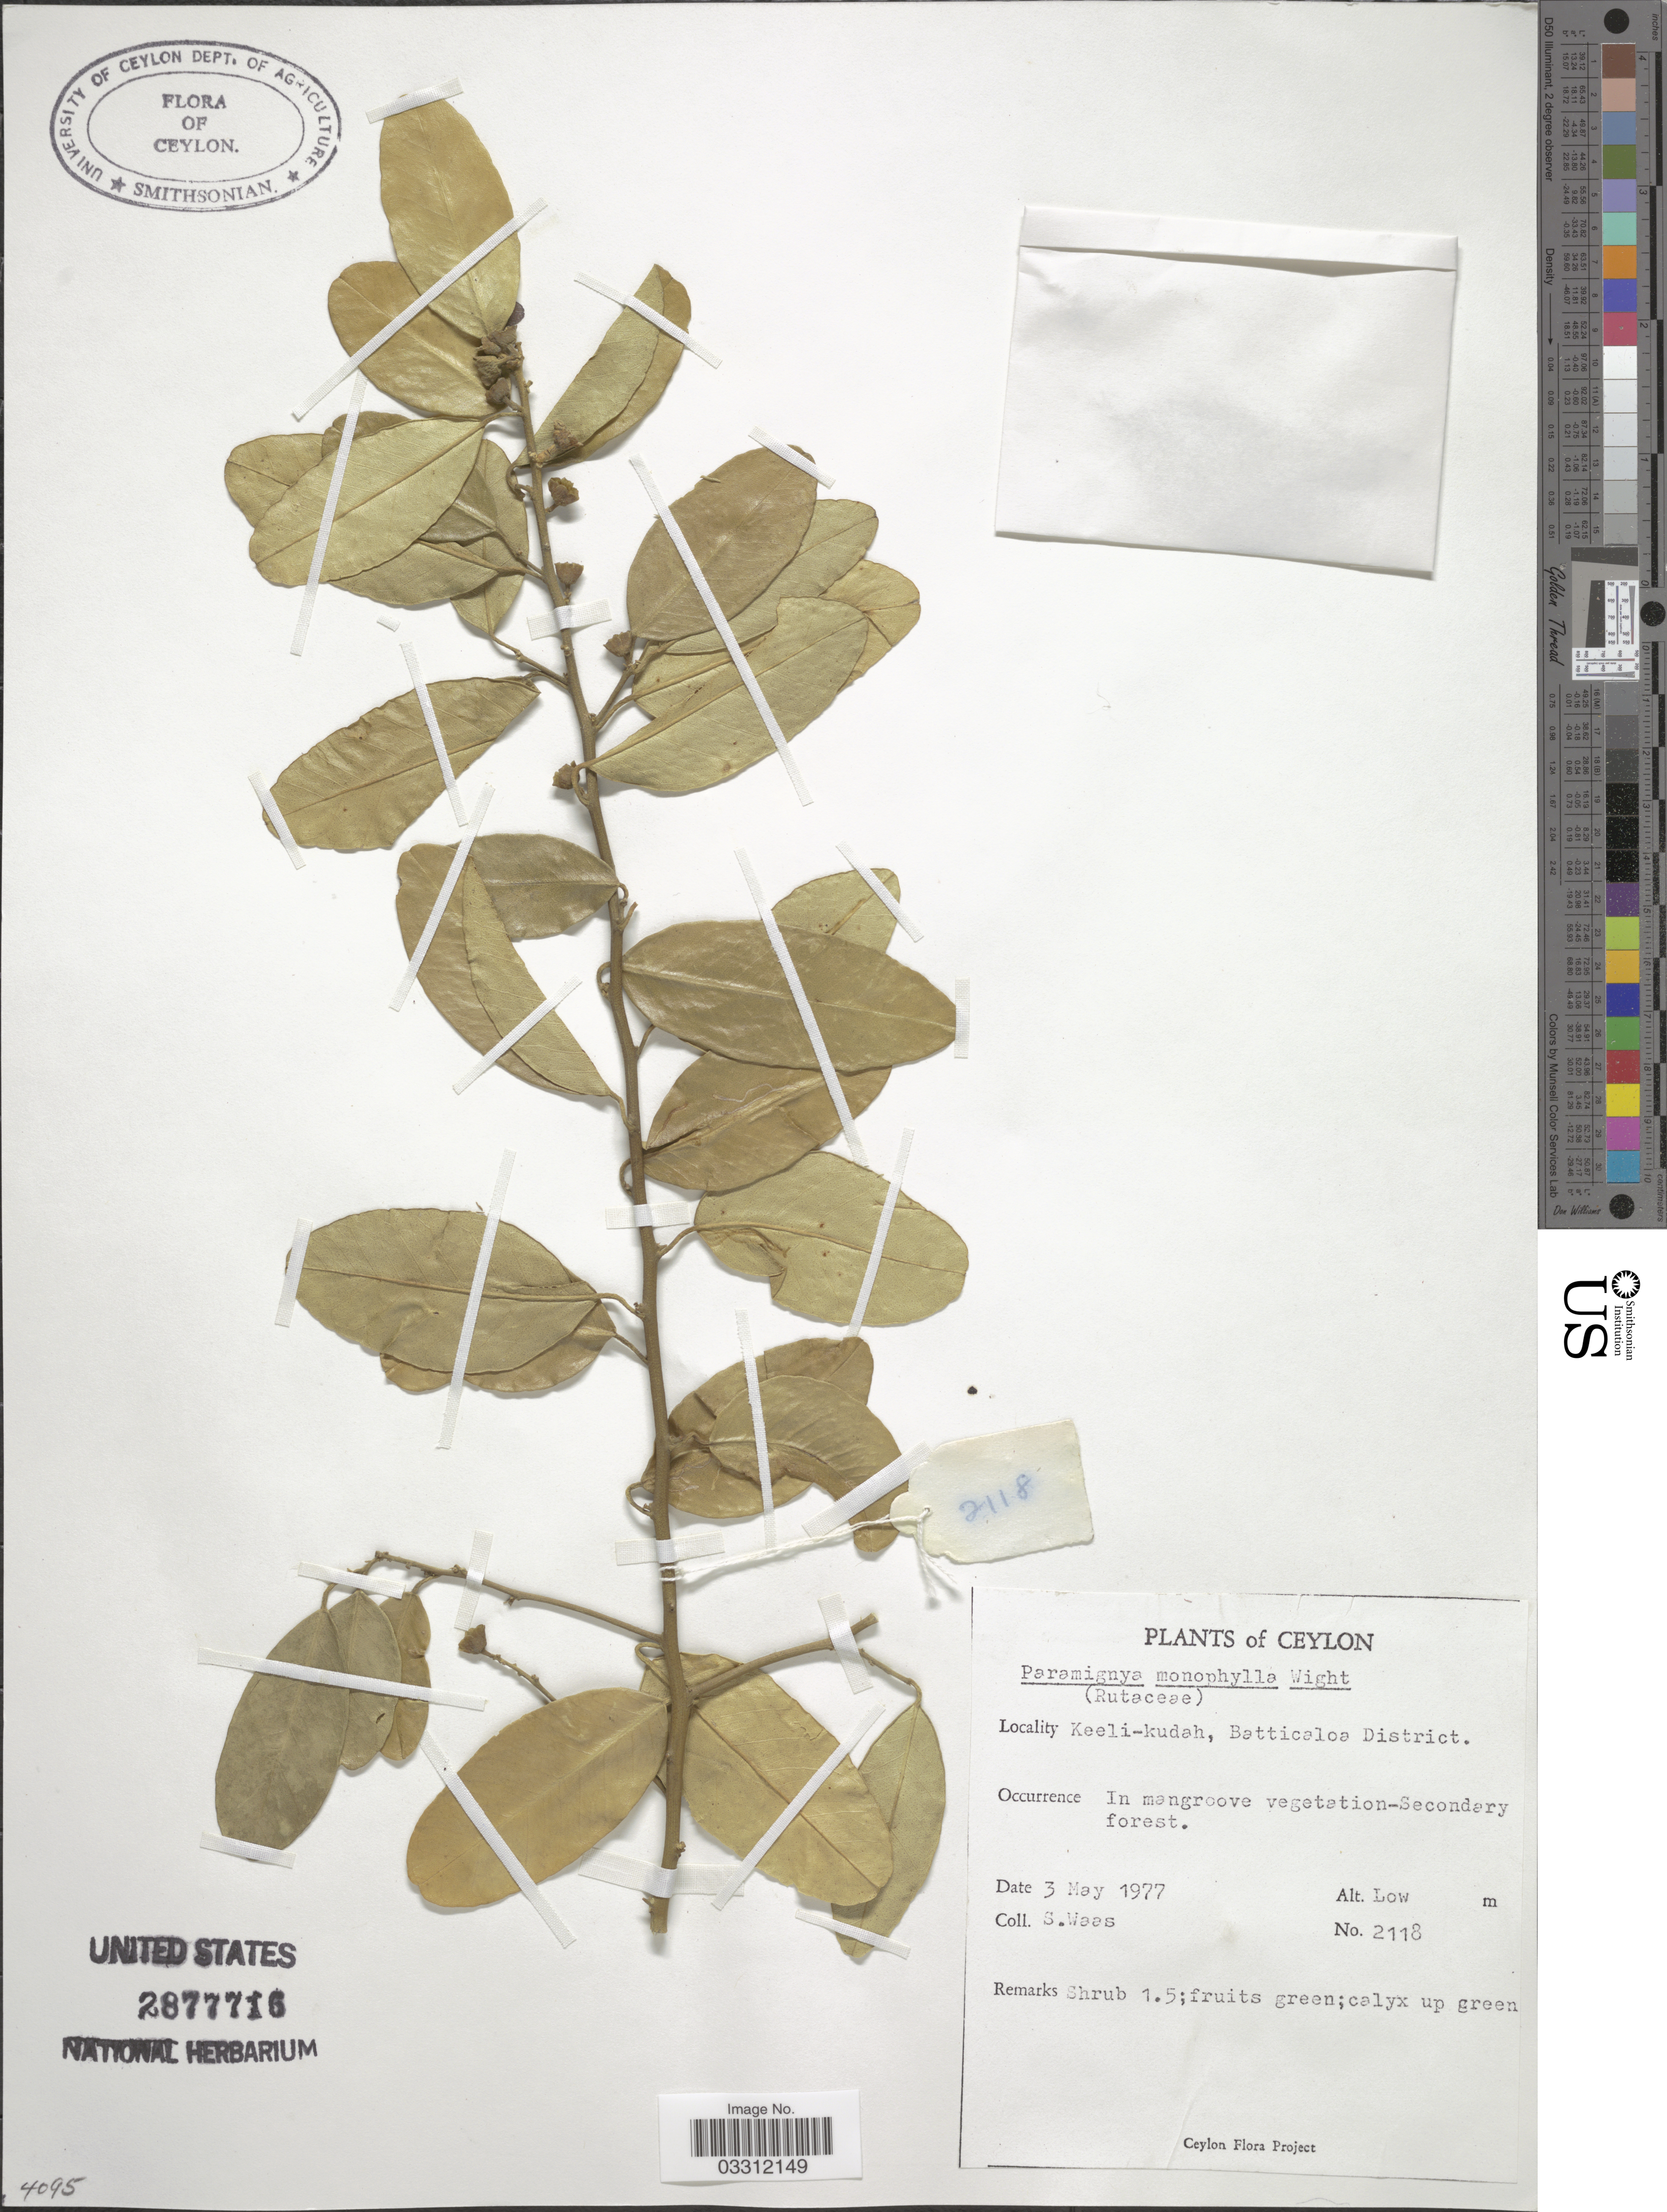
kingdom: Plantae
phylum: Tracheophyta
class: Magnoliopsida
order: Sapindales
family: Rutaceae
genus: Paramignya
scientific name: Paramignya monophylla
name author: Wight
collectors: S. Waas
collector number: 2118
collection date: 1977-05-03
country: Sri Lanka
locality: Ceylon, Keeli-kudah, Batticaloa District.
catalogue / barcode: US 2877716